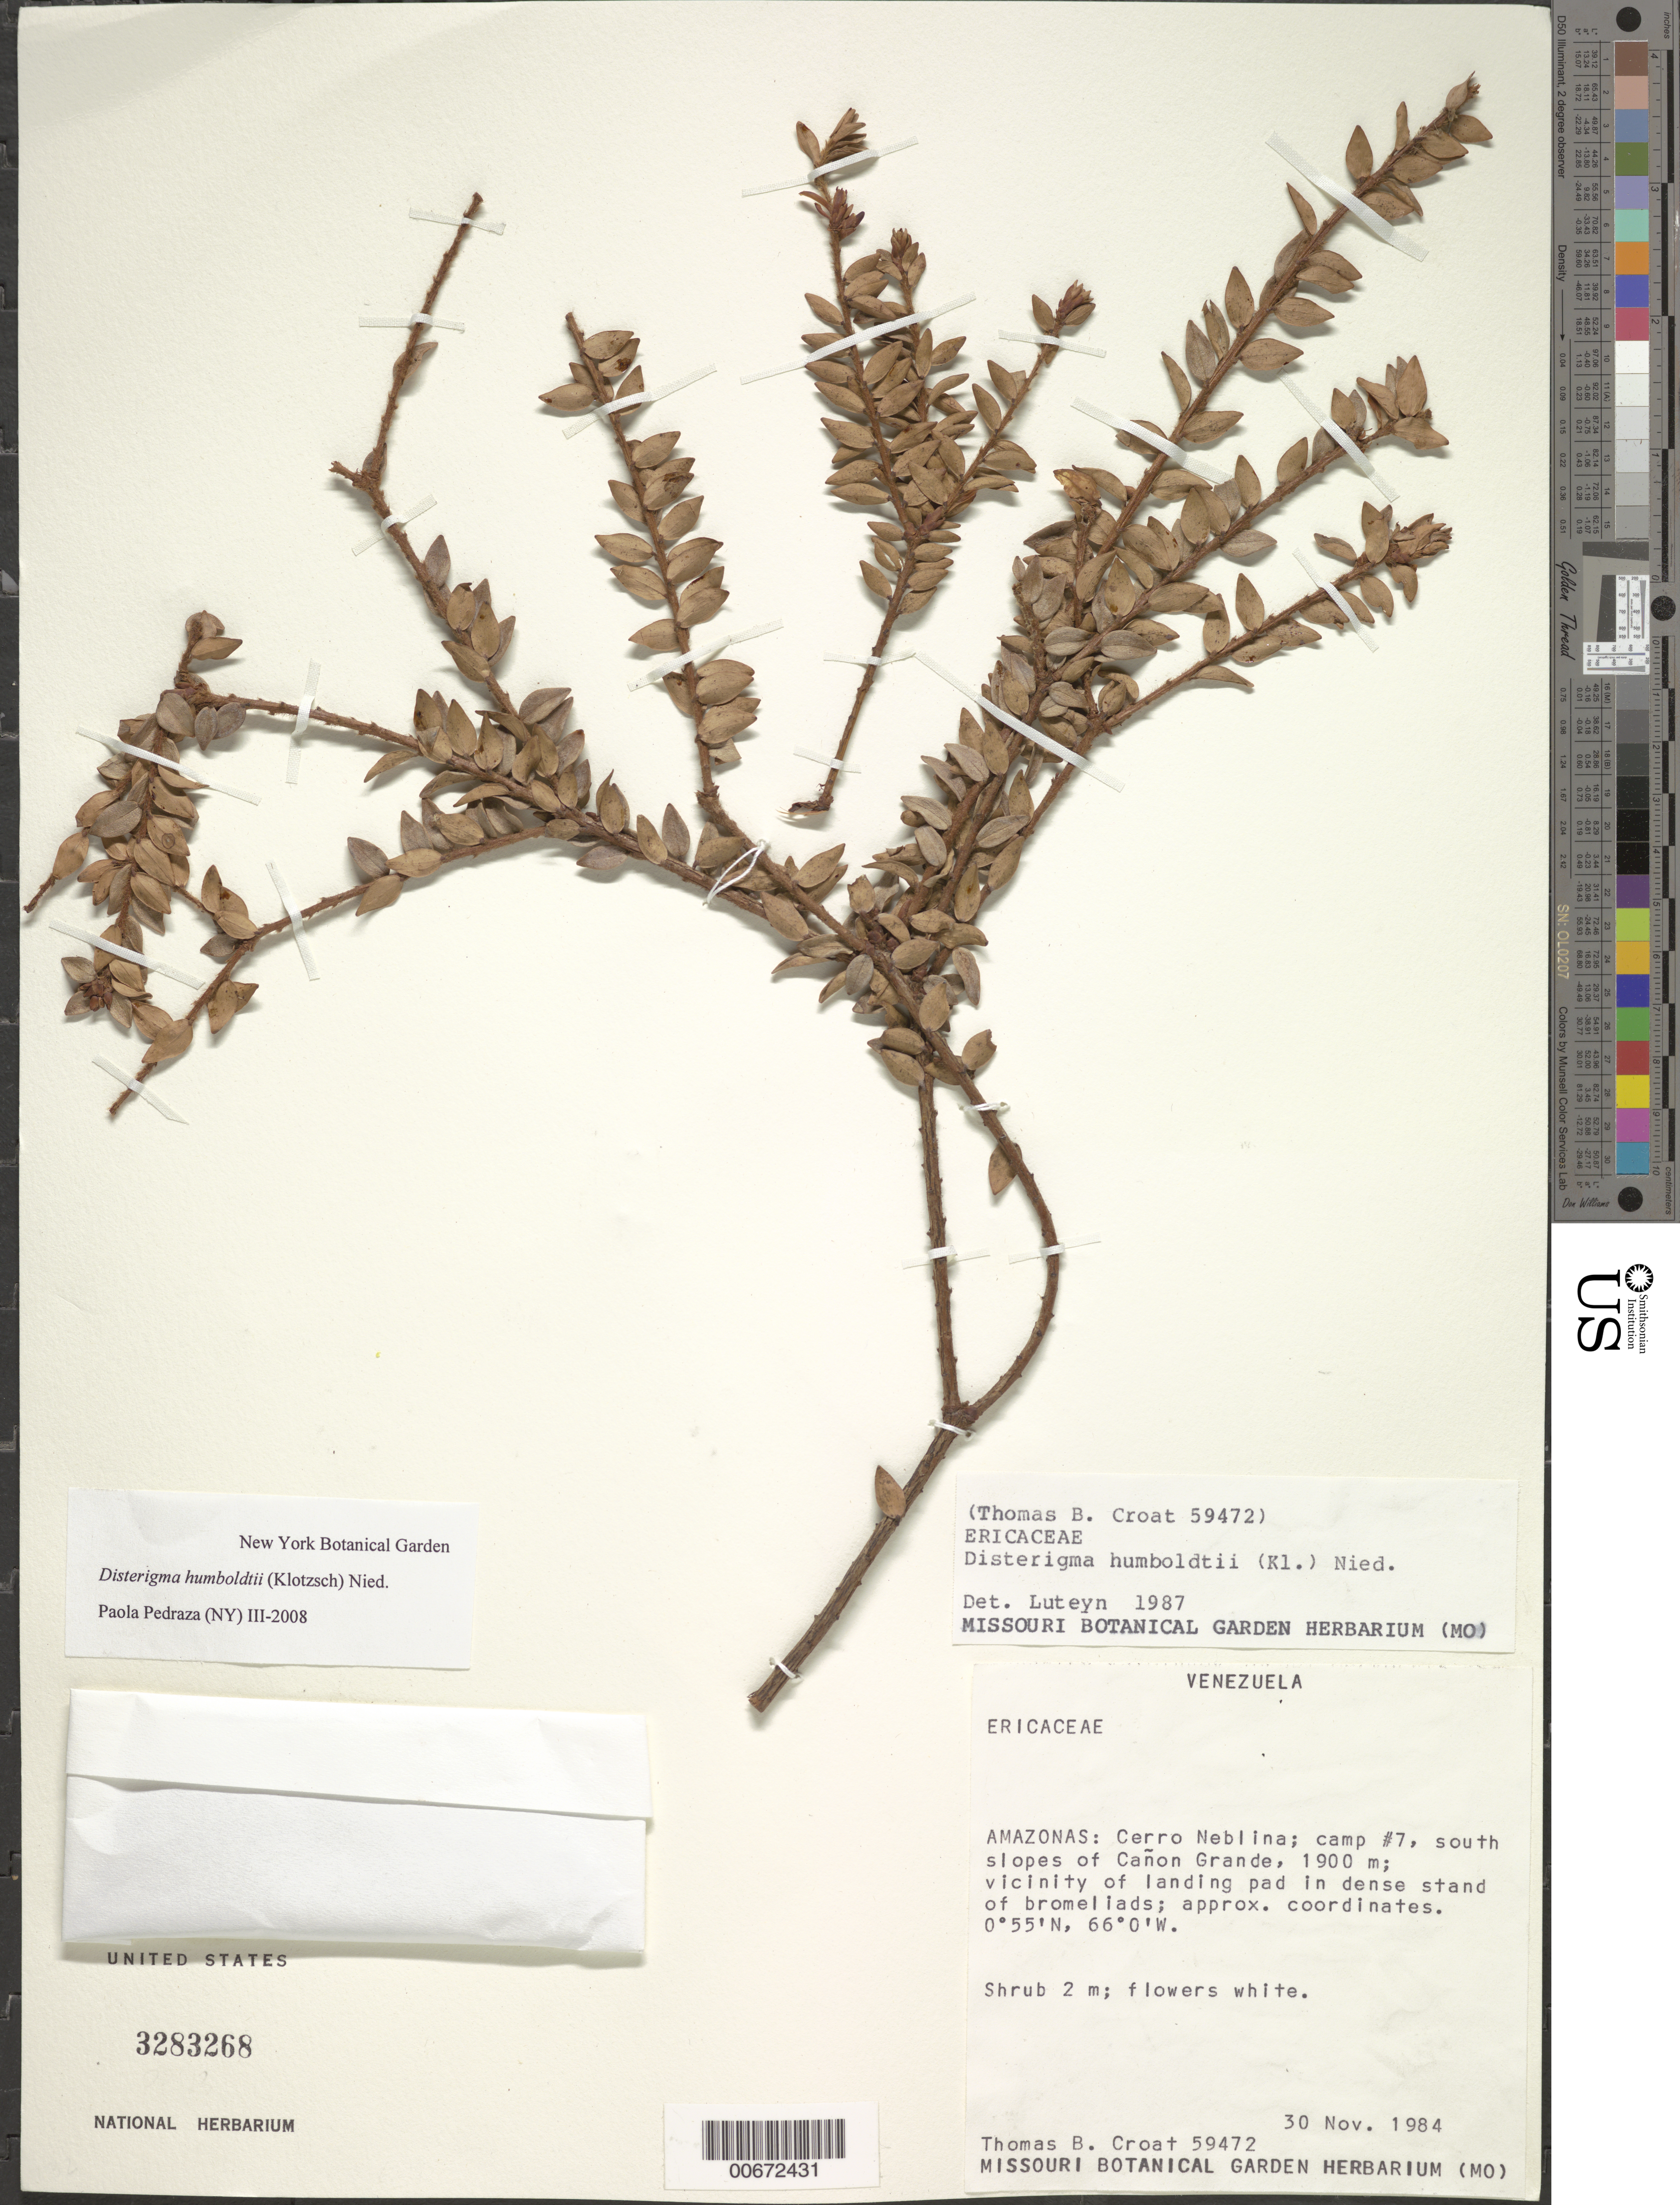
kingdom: Plantae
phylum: Tracheophyta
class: Magnoliopsida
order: Ericales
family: Ericaceae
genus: Disterigma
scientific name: Disterigma humboldtii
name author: (Klotzsch) Nied.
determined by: Luteyn, J. L.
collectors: T. B. Croat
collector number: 59472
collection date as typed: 30-Nov-84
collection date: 1984-11-30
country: Venezuela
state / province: Amazonas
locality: Cerro Neblina, camp #7, S slopes of Cañon Grande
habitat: Dense stand of bromeliads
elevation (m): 1900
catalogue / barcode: US 3283268